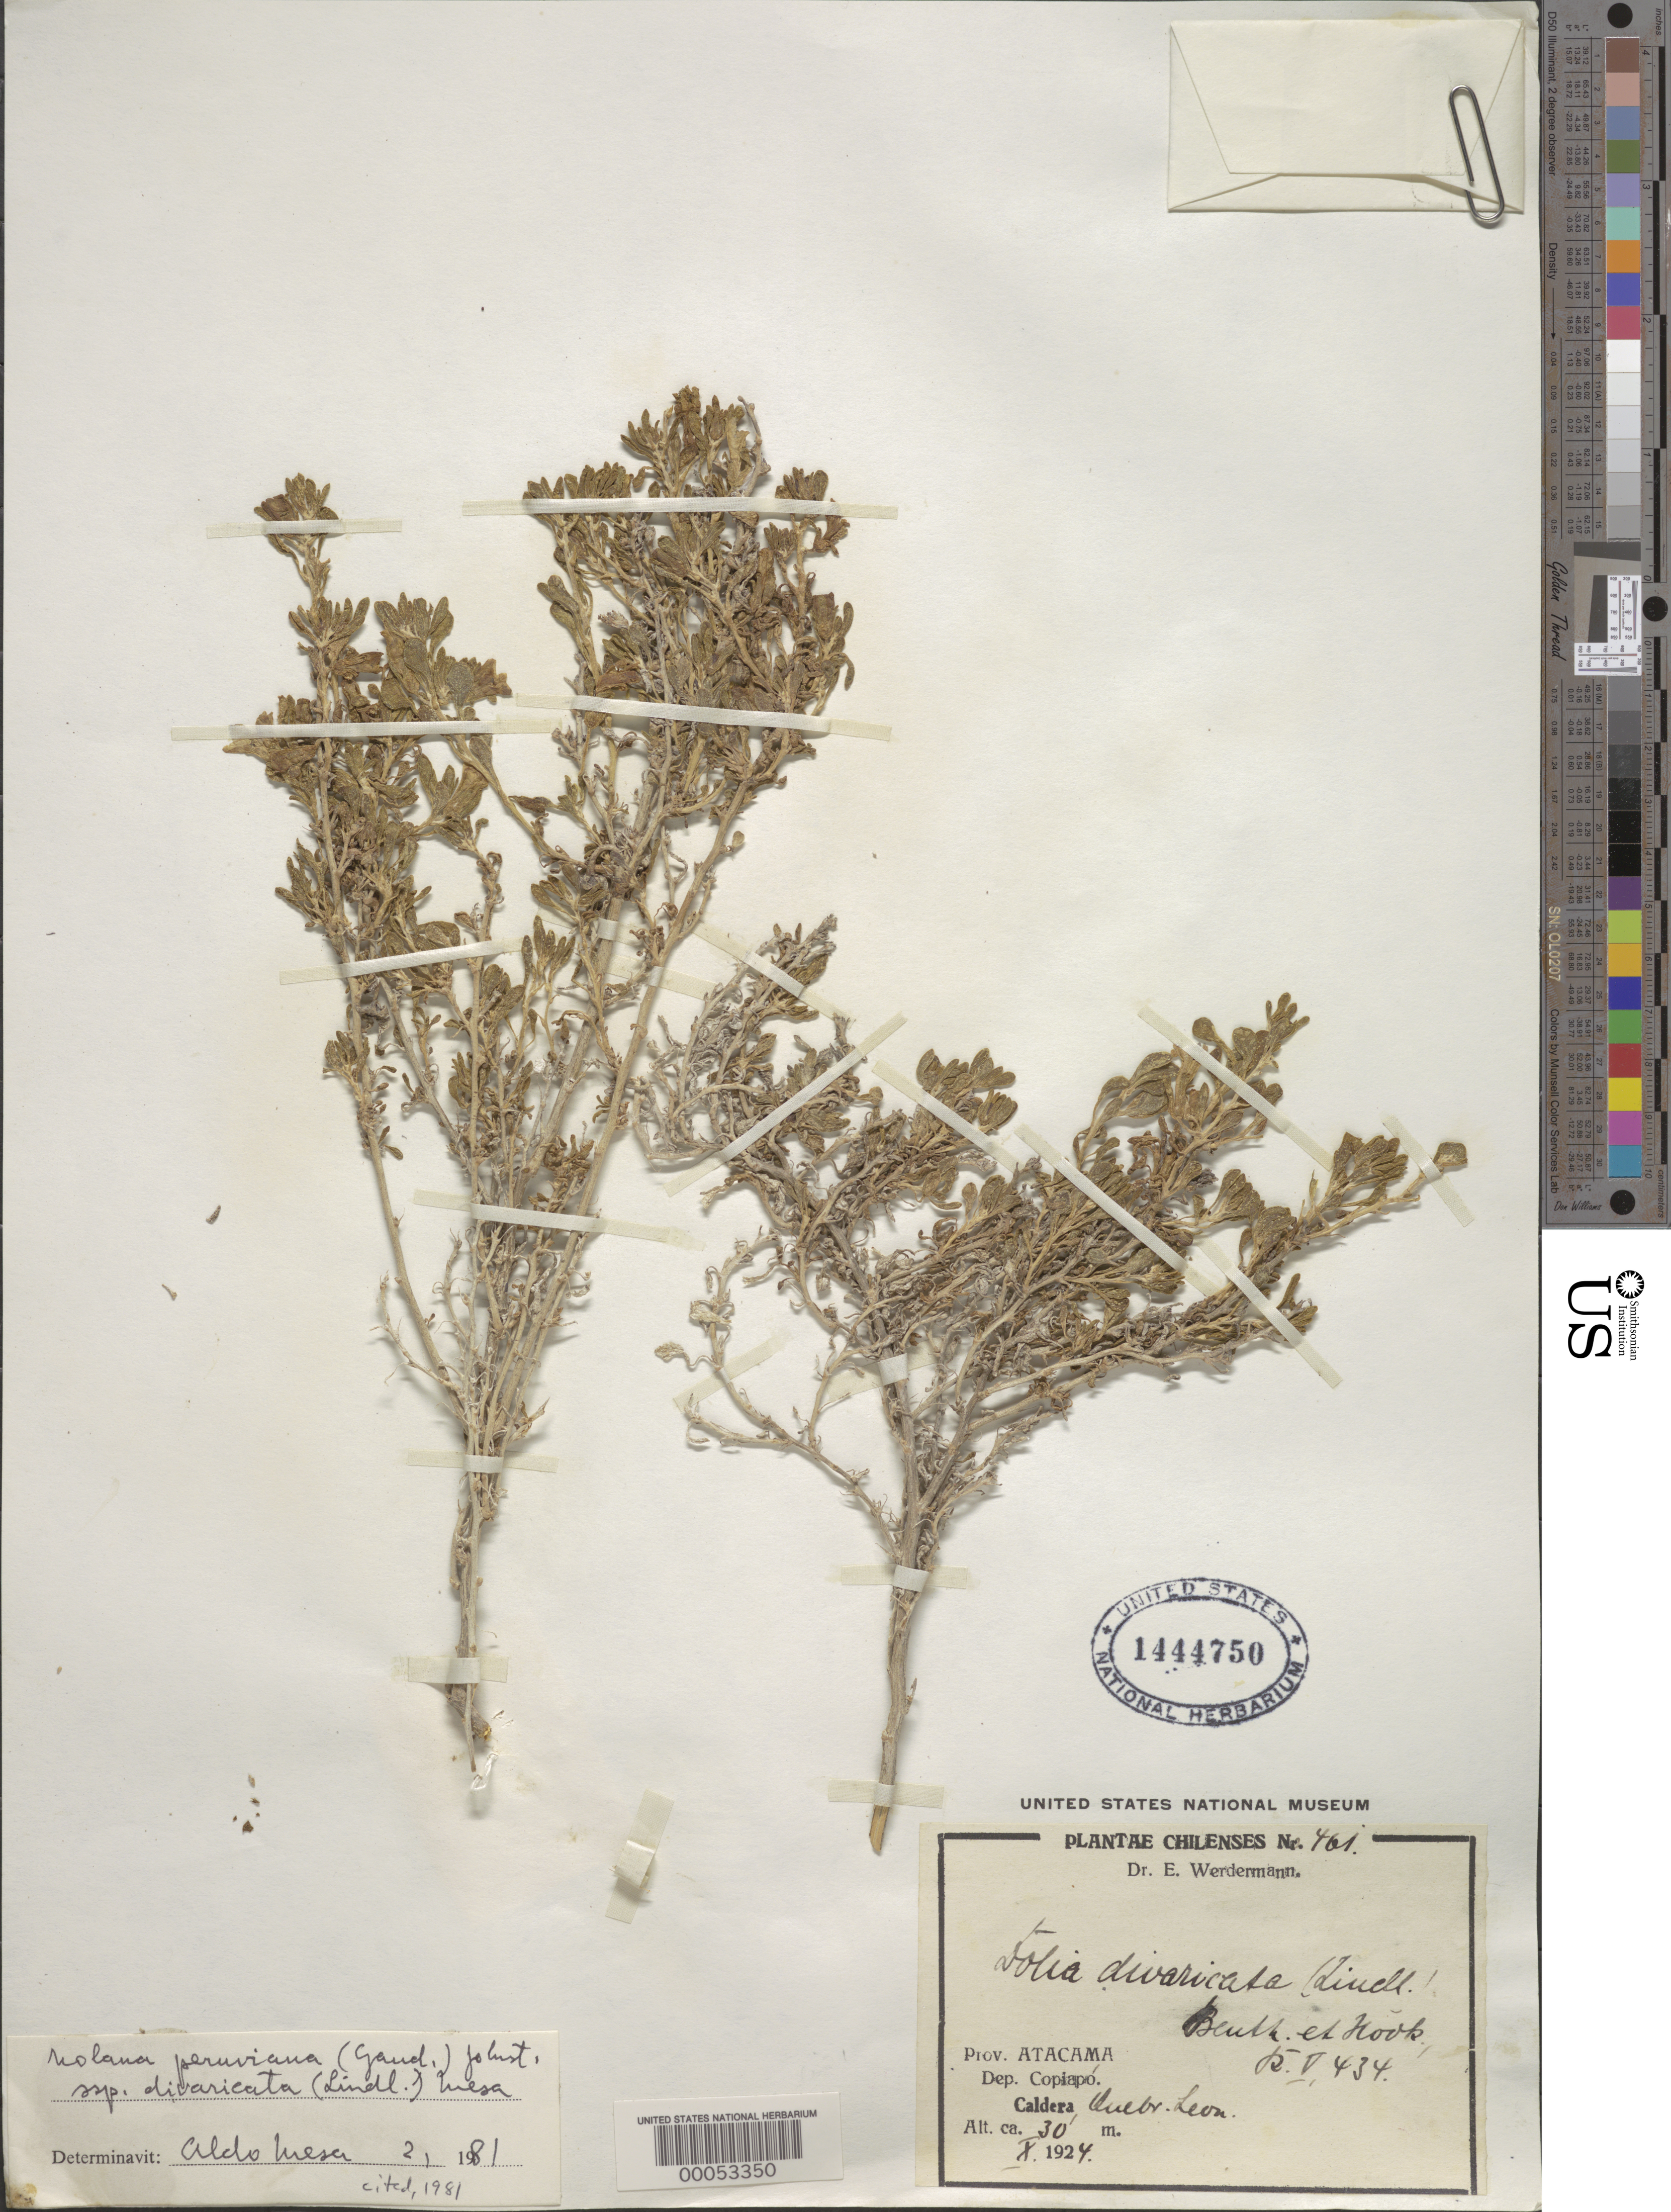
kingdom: Plantae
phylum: Tracheophyta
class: Magnoliopsida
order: Solanales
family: Solanaceae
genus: Nolana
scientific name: Nolana peruviana subsp. divaricata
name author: (Lindl.) Mesa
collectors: E. Werdermann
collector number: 401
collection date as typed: Oct 1924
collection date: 1924-10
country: Chile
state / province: Atacama (III)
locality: Caldera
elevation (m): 30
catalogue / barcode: US 1444750